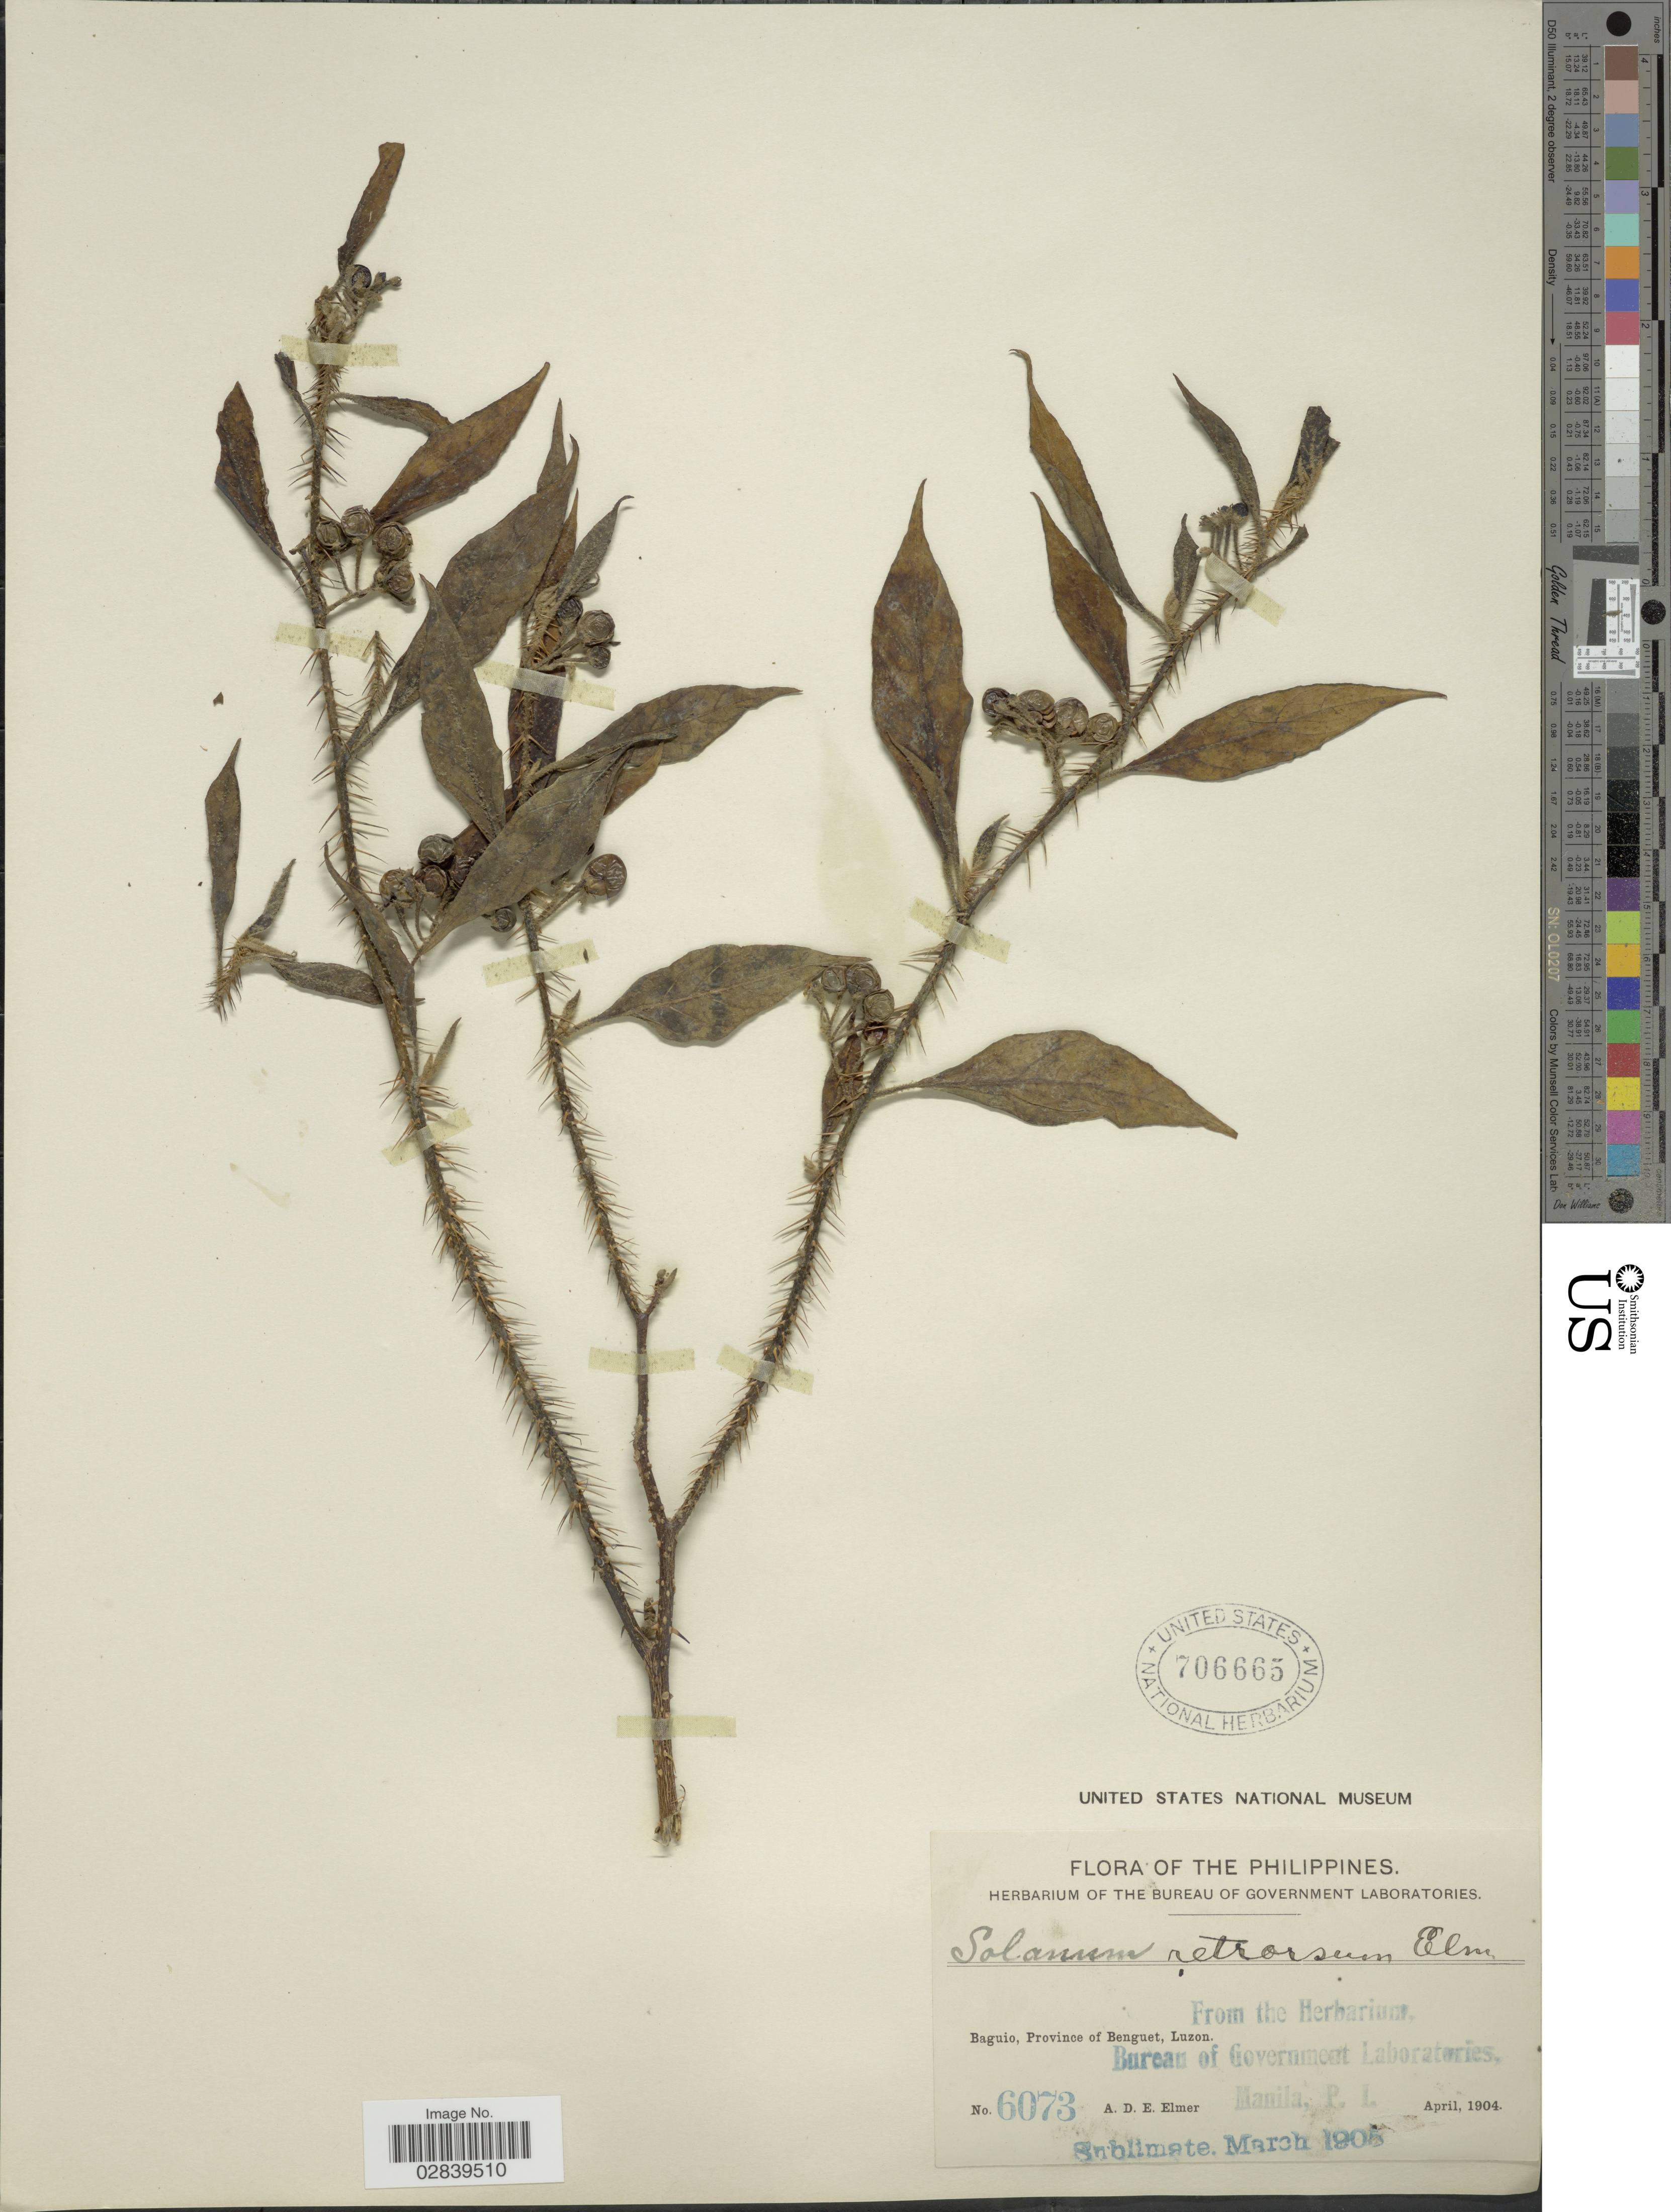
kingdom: Plantae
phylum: Tracheophyta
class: Magnoliopsida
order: Solanales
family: Solanaceae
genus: Solanum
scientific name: Solanum retrorsum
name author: Elmer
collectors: A. D. E. Elmer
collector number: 6073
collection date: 1904-04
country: Philippines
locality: Baguio, Province of Benguet, Luzon.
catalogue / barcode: US 706665